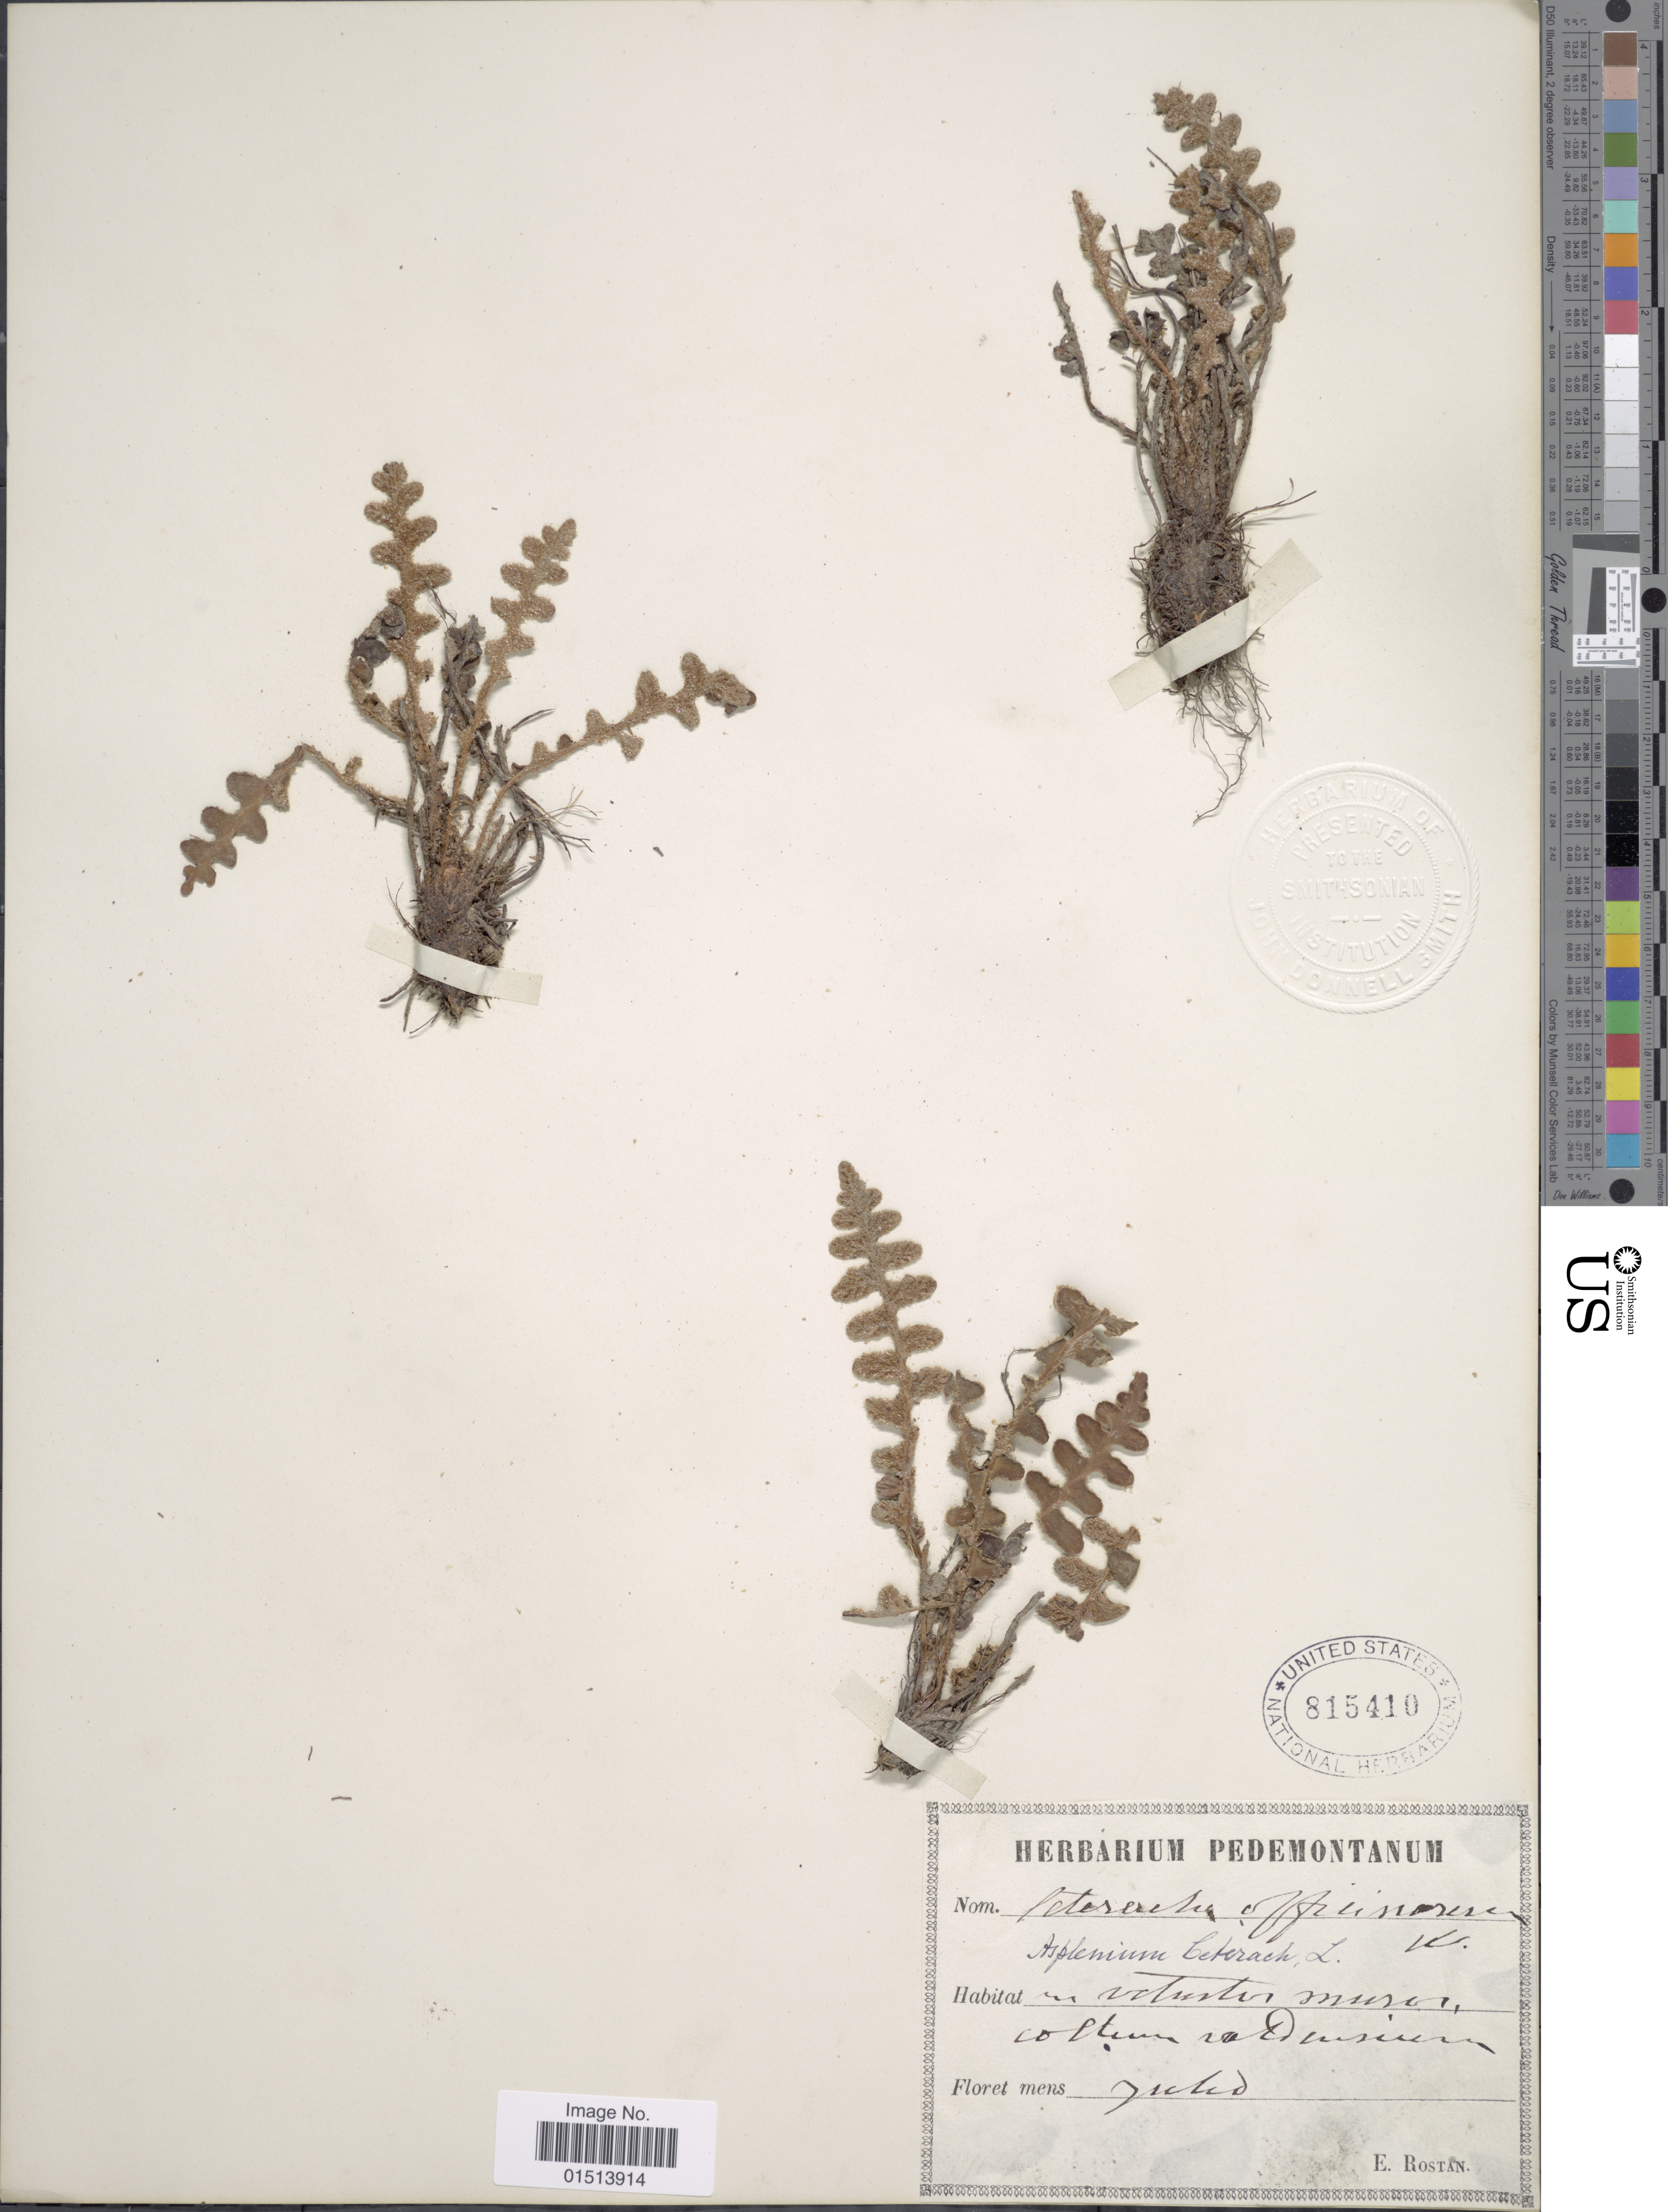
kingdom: Plantae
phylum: Tracheophyta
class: Polypodiopsida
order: Polypodiales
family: Aspleniaceae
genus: Asplenium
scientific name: Asplenium officinarum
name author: DC.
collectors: E. Rostan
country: Italy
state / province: Piedmont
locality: Coltum va Dusium, Jiched [interpreted]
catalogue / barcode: US 815410